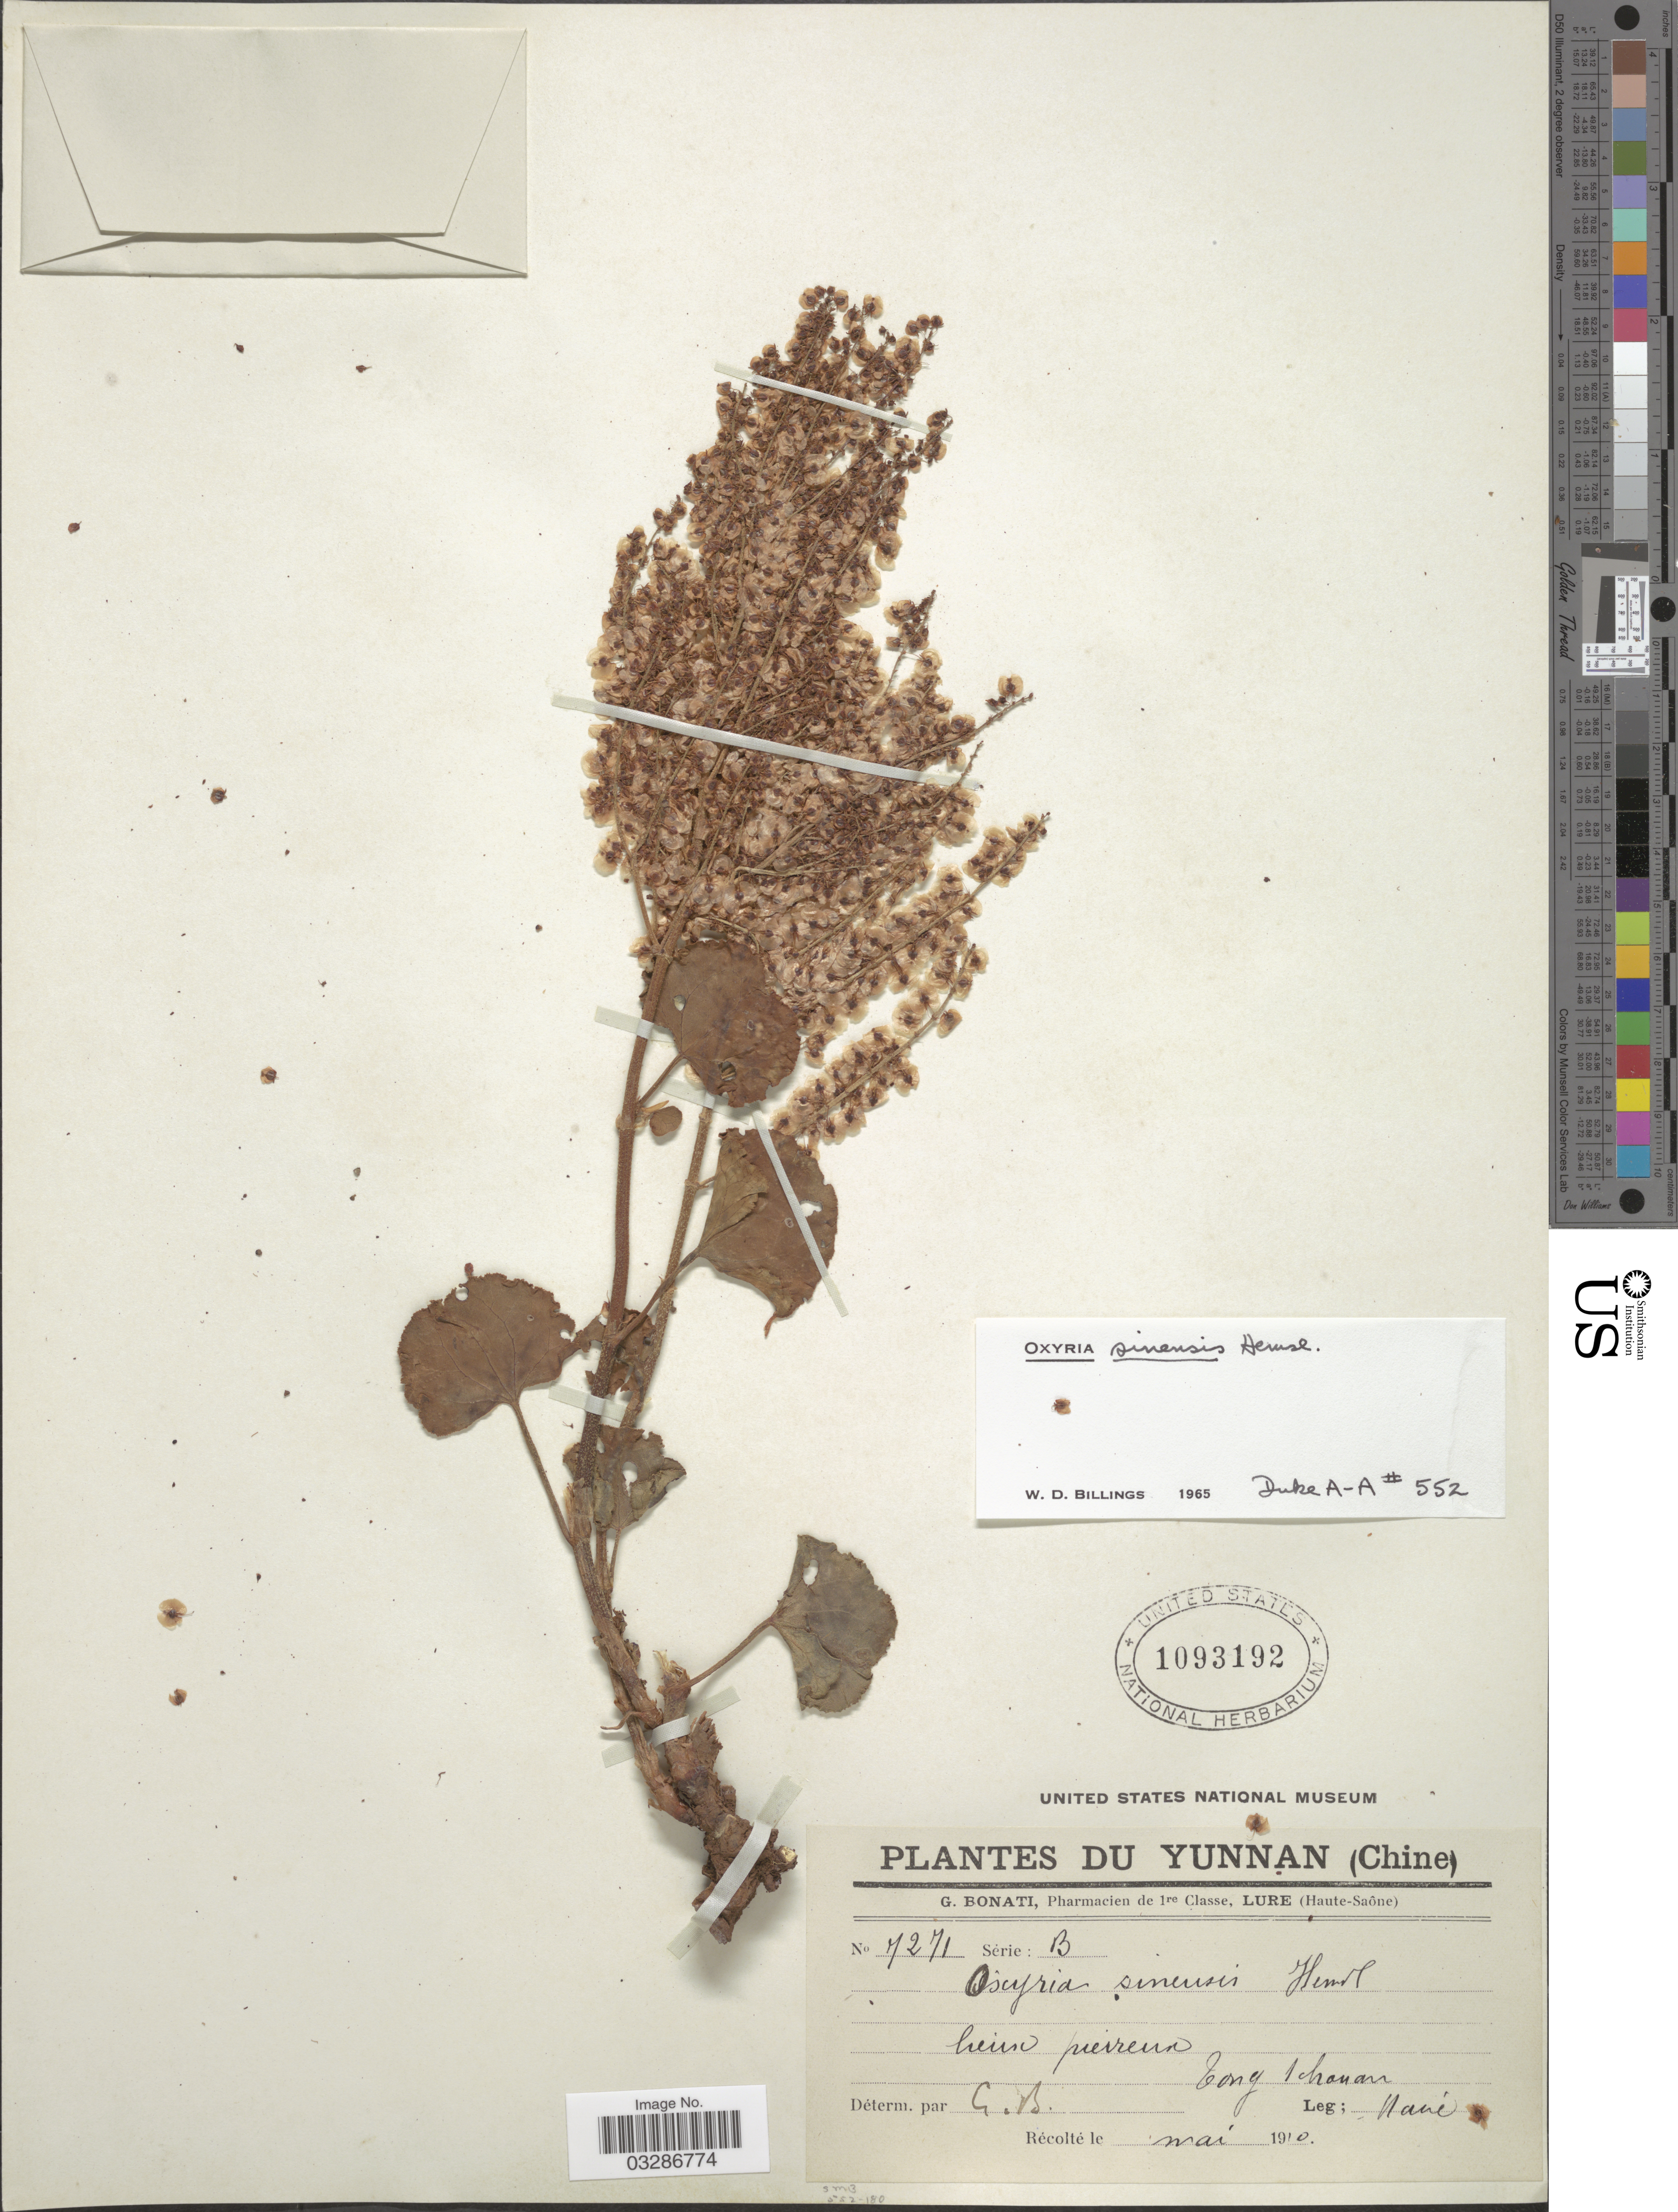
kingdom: Plantae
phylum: Tracheophyta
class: Magnoliopsida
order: Caryophyllales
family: Polygonaceae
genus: Oxyria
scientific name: Oxyria sinensis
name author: Hemsl.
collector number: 7271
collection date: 1910-05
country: China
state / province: Yunnan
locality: Tong Schauan.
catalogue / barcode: US 1093192